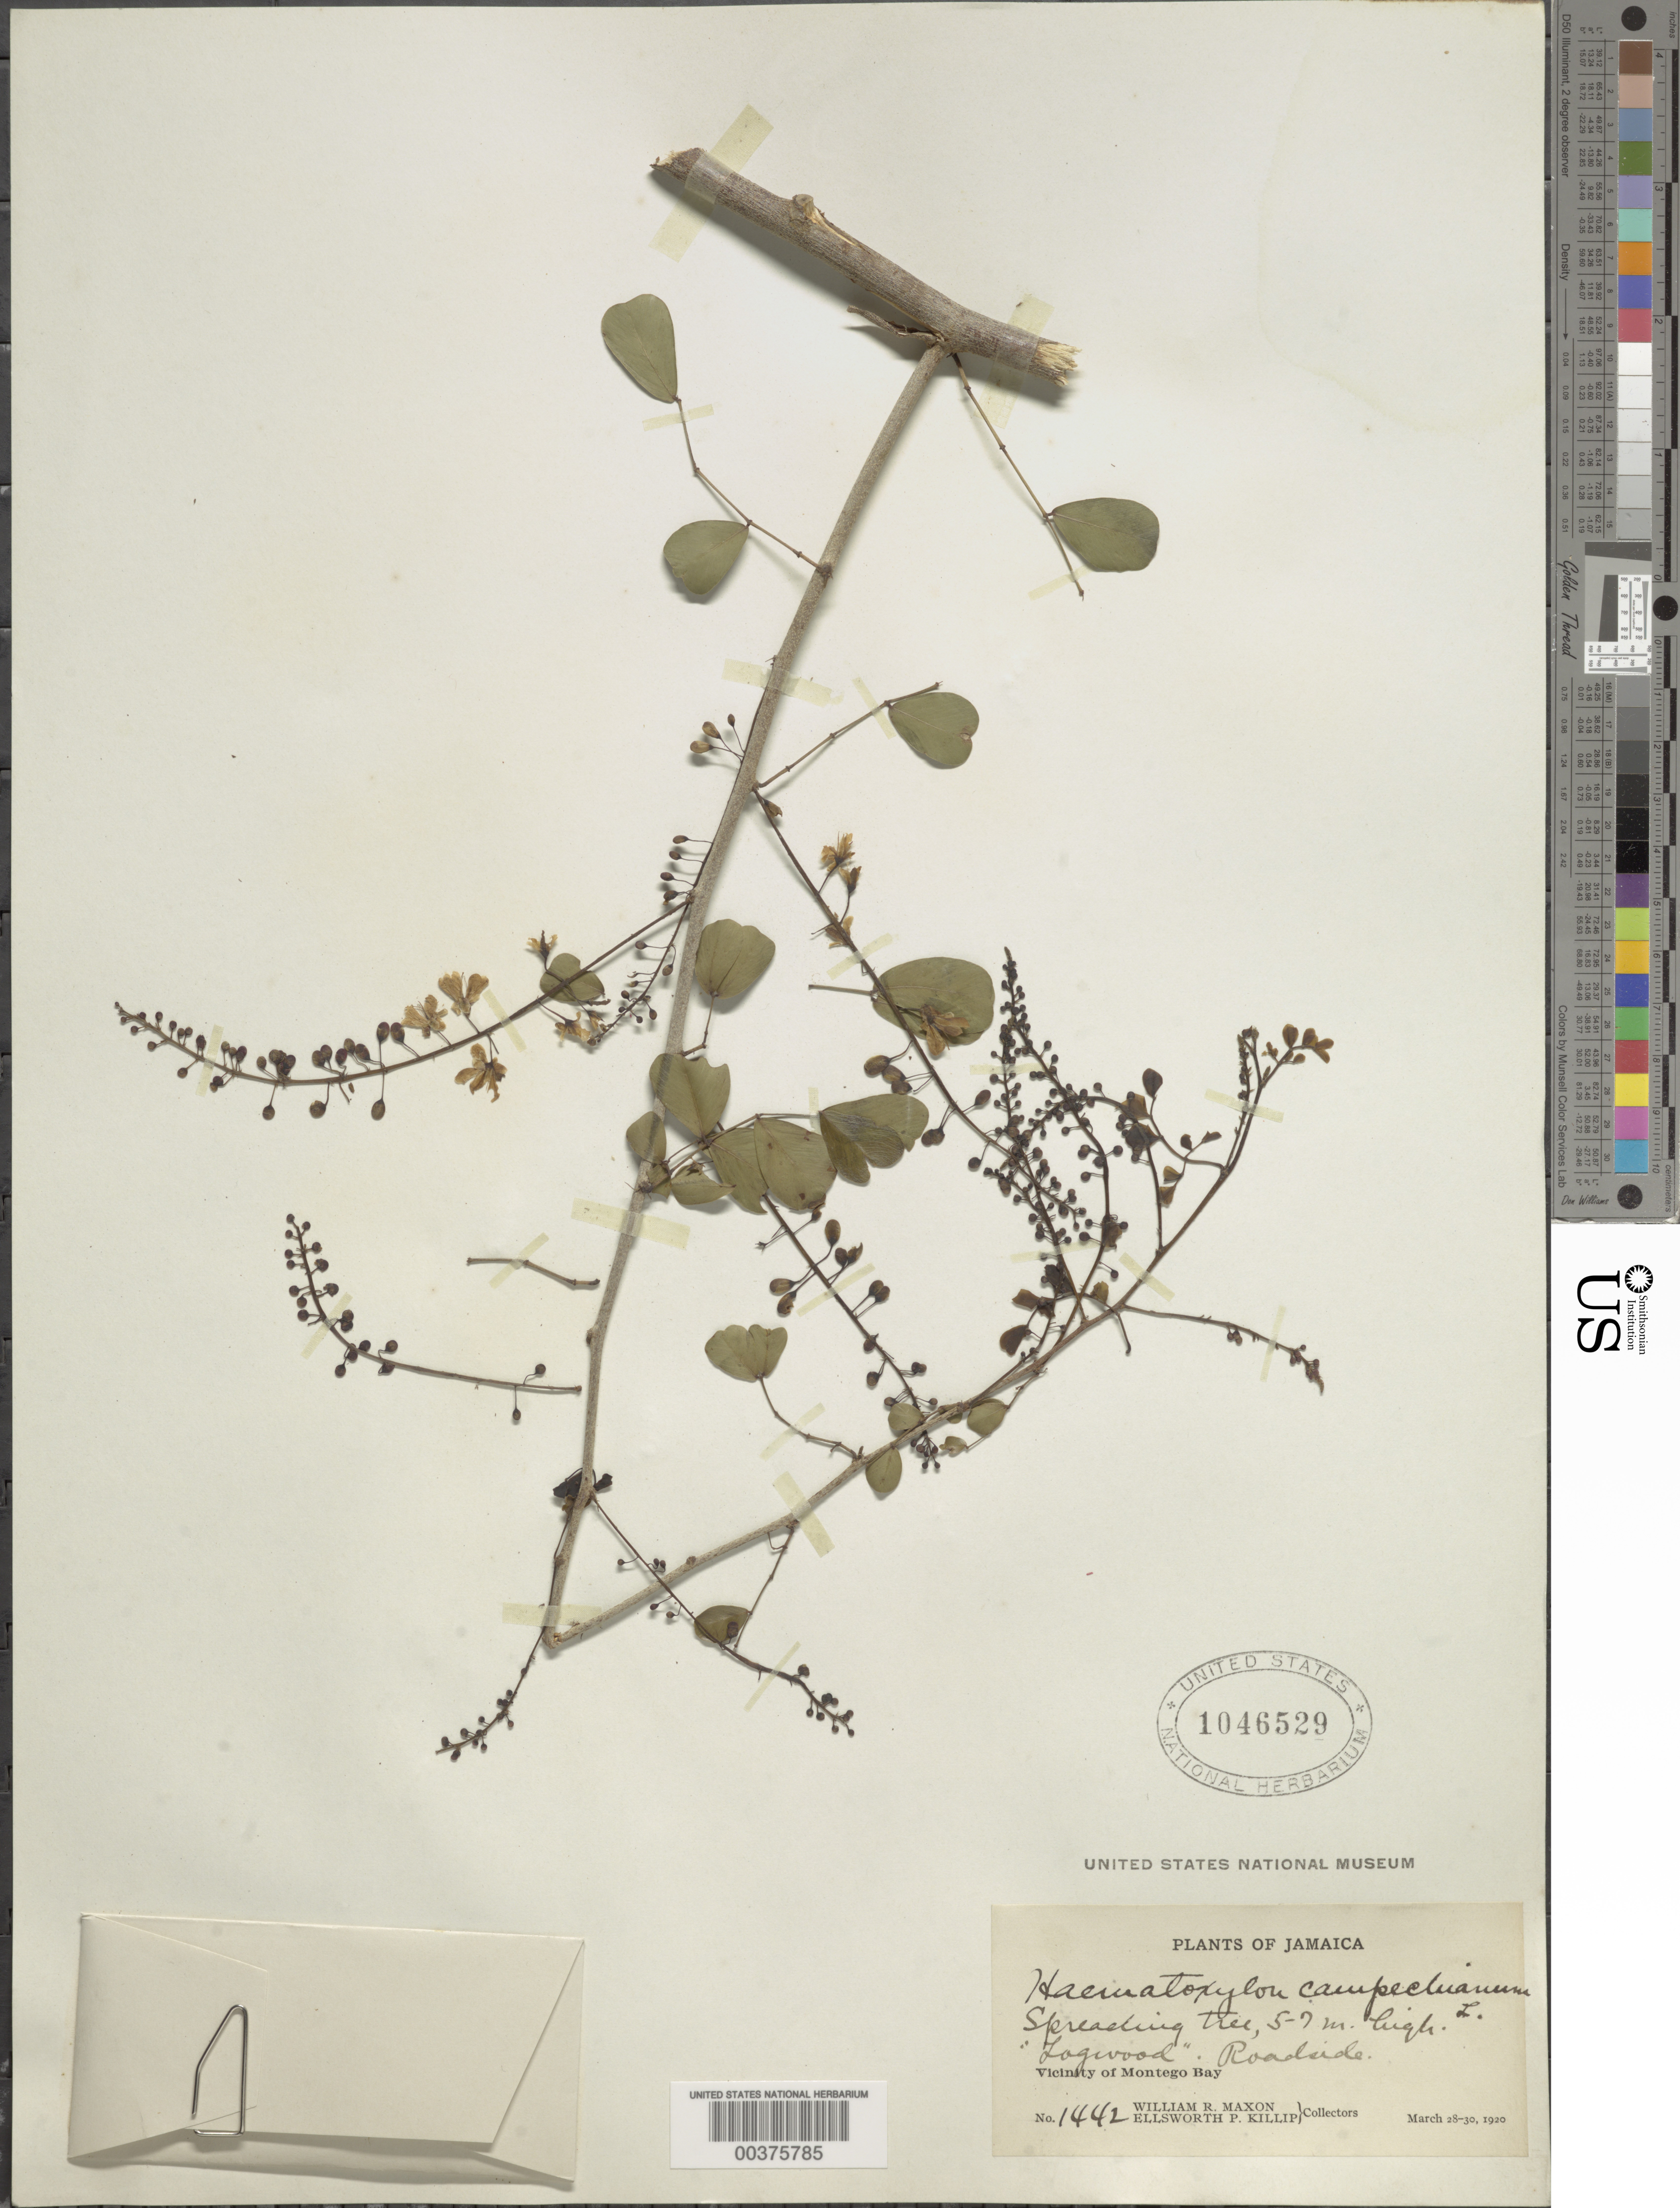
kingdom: Plantae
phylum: Tracheophyta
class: Magnoliopsida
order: Fabales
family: Fabaceae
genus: Haematoxylum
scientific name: Haematoxylum campechianum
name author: L.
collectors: W. R. Maxon & E. P. Killip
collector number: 1442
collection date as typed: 28 Mar 1920 to 30 Mar 1920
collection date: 1920-03-28/1920-03-30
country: Jamaica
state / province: Saint James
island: Greater Antilles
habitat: Roadside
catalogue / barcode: US 1046529